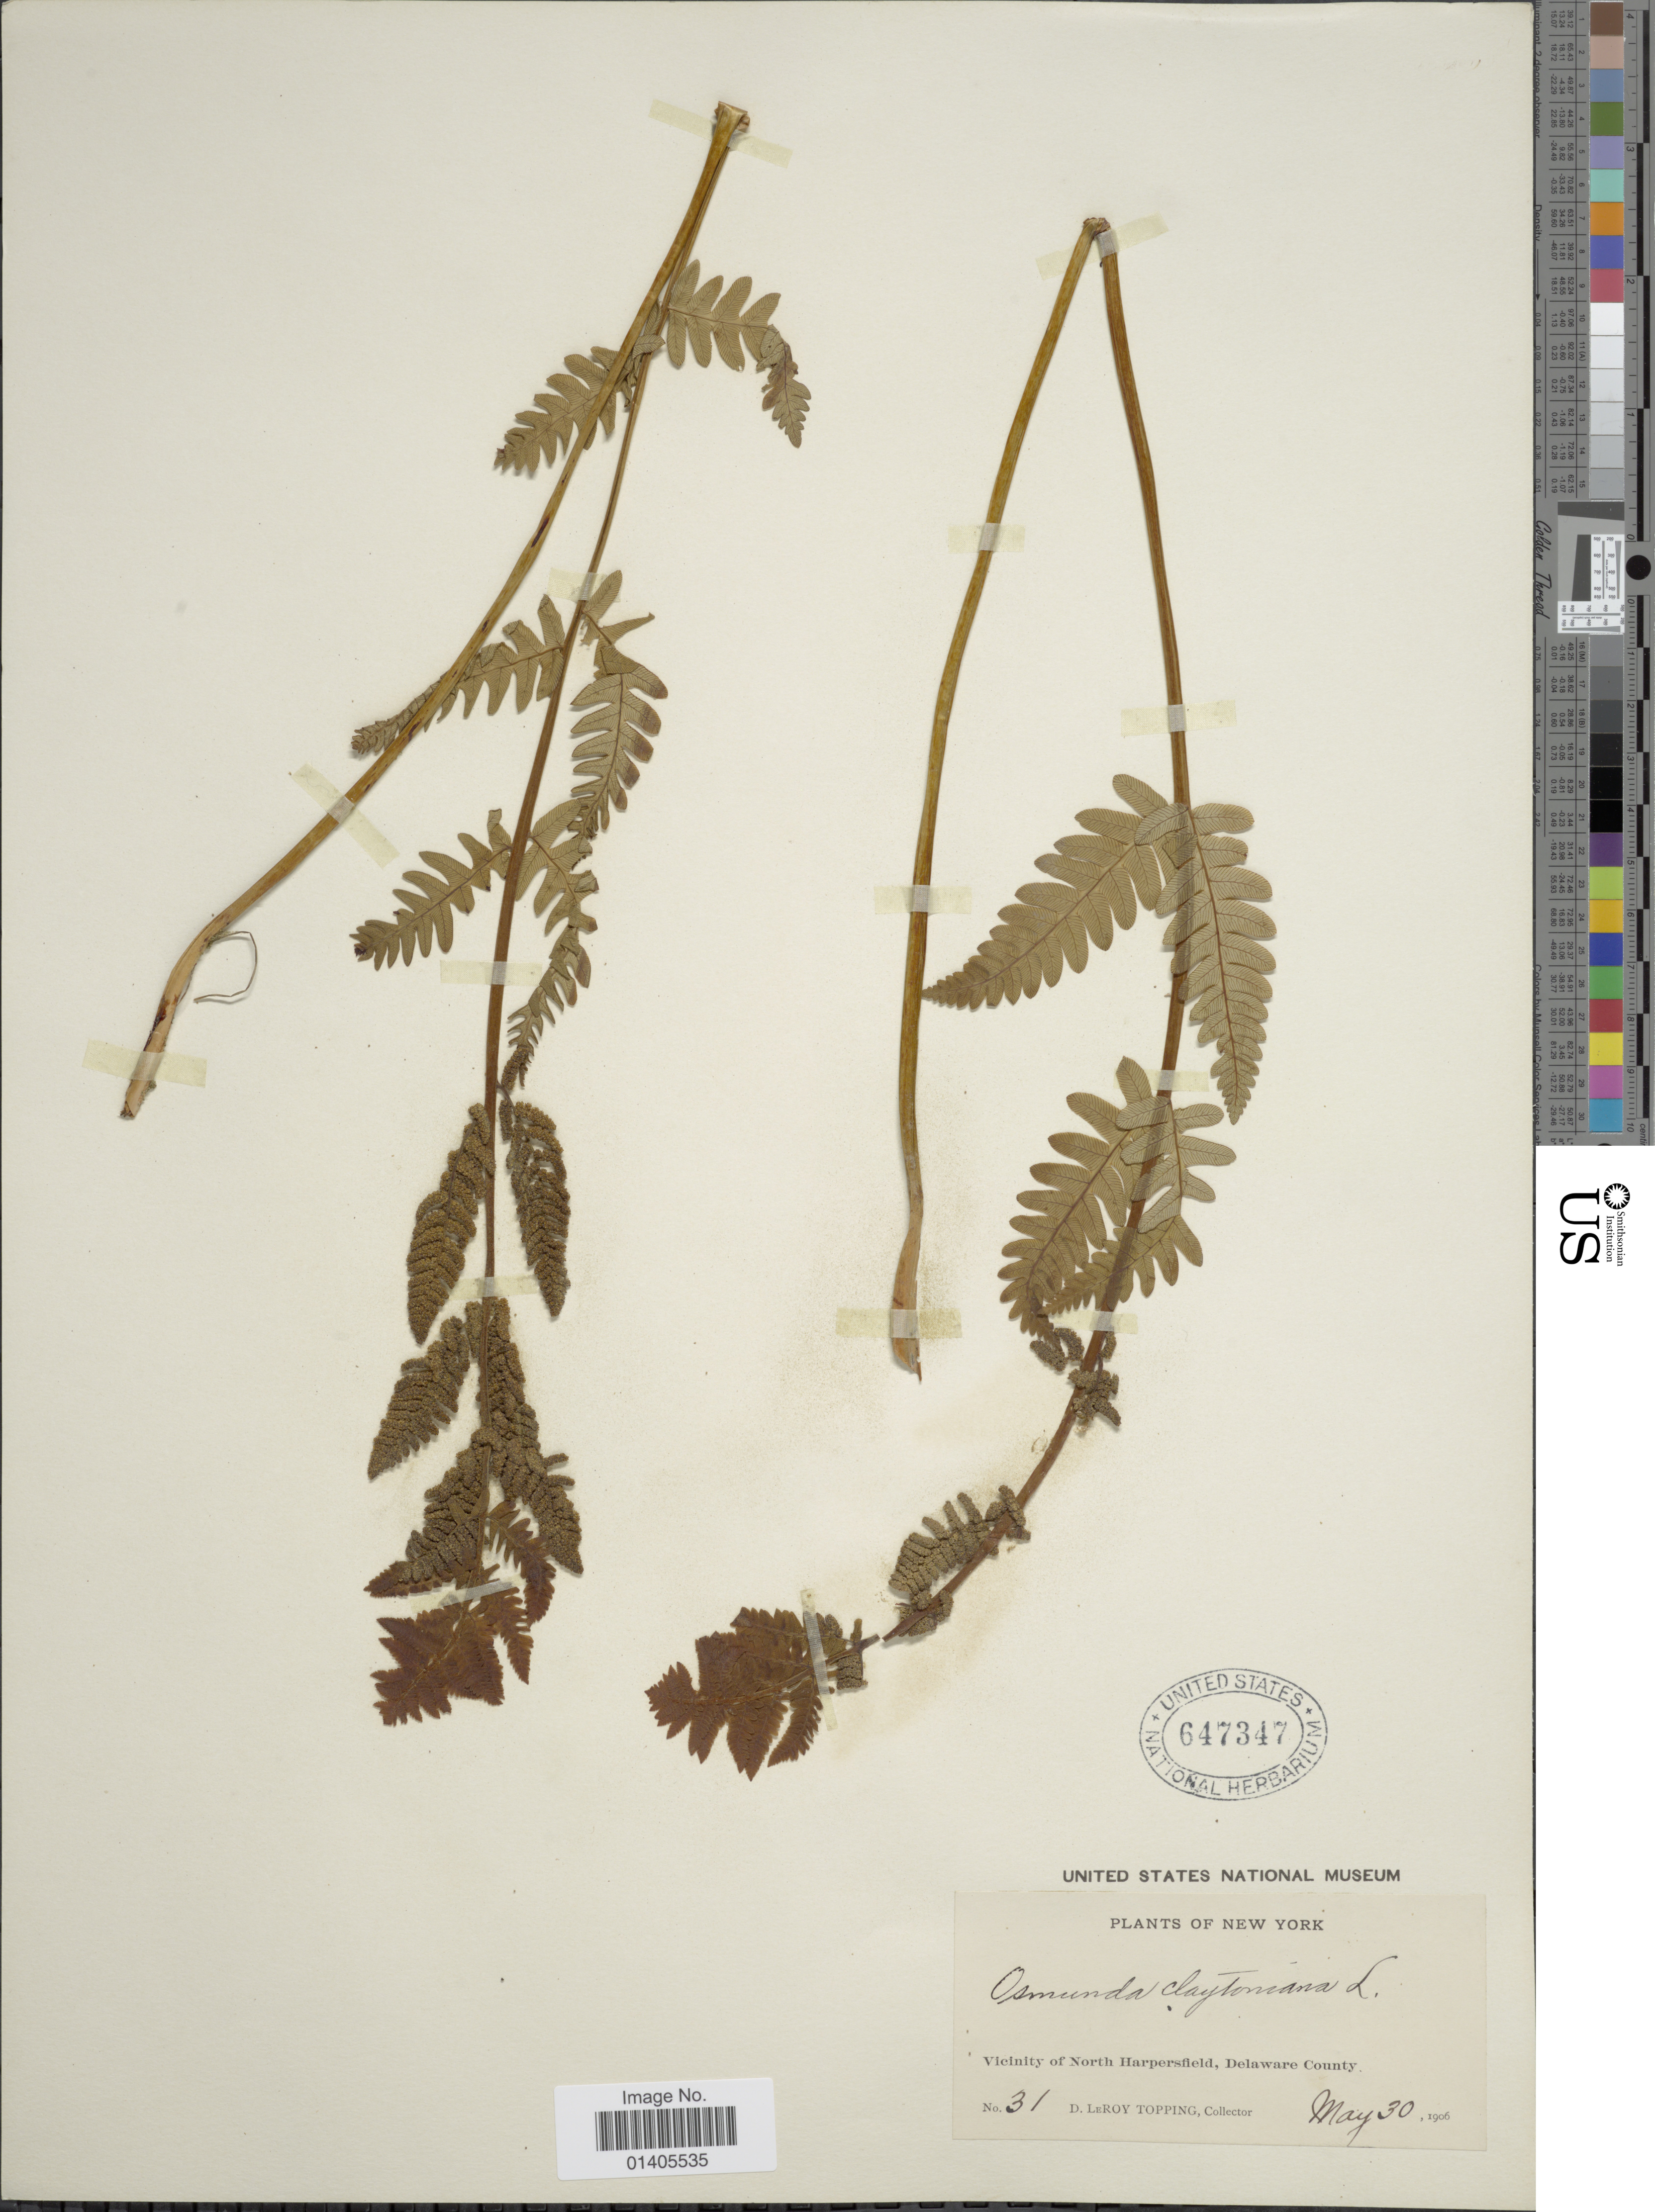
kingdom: Plantae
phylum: Tracheophyta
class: Polypodiopsida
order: Osmundales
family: Osmundaceae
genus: Osmunda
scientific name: Osmunda claytoniana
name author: (L.) Tagawa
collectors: D. L. Topping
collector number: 31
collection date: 1906-05-30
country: United States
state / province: Delaware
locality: Vicinity of North Harpersfield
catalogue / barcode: US 647347